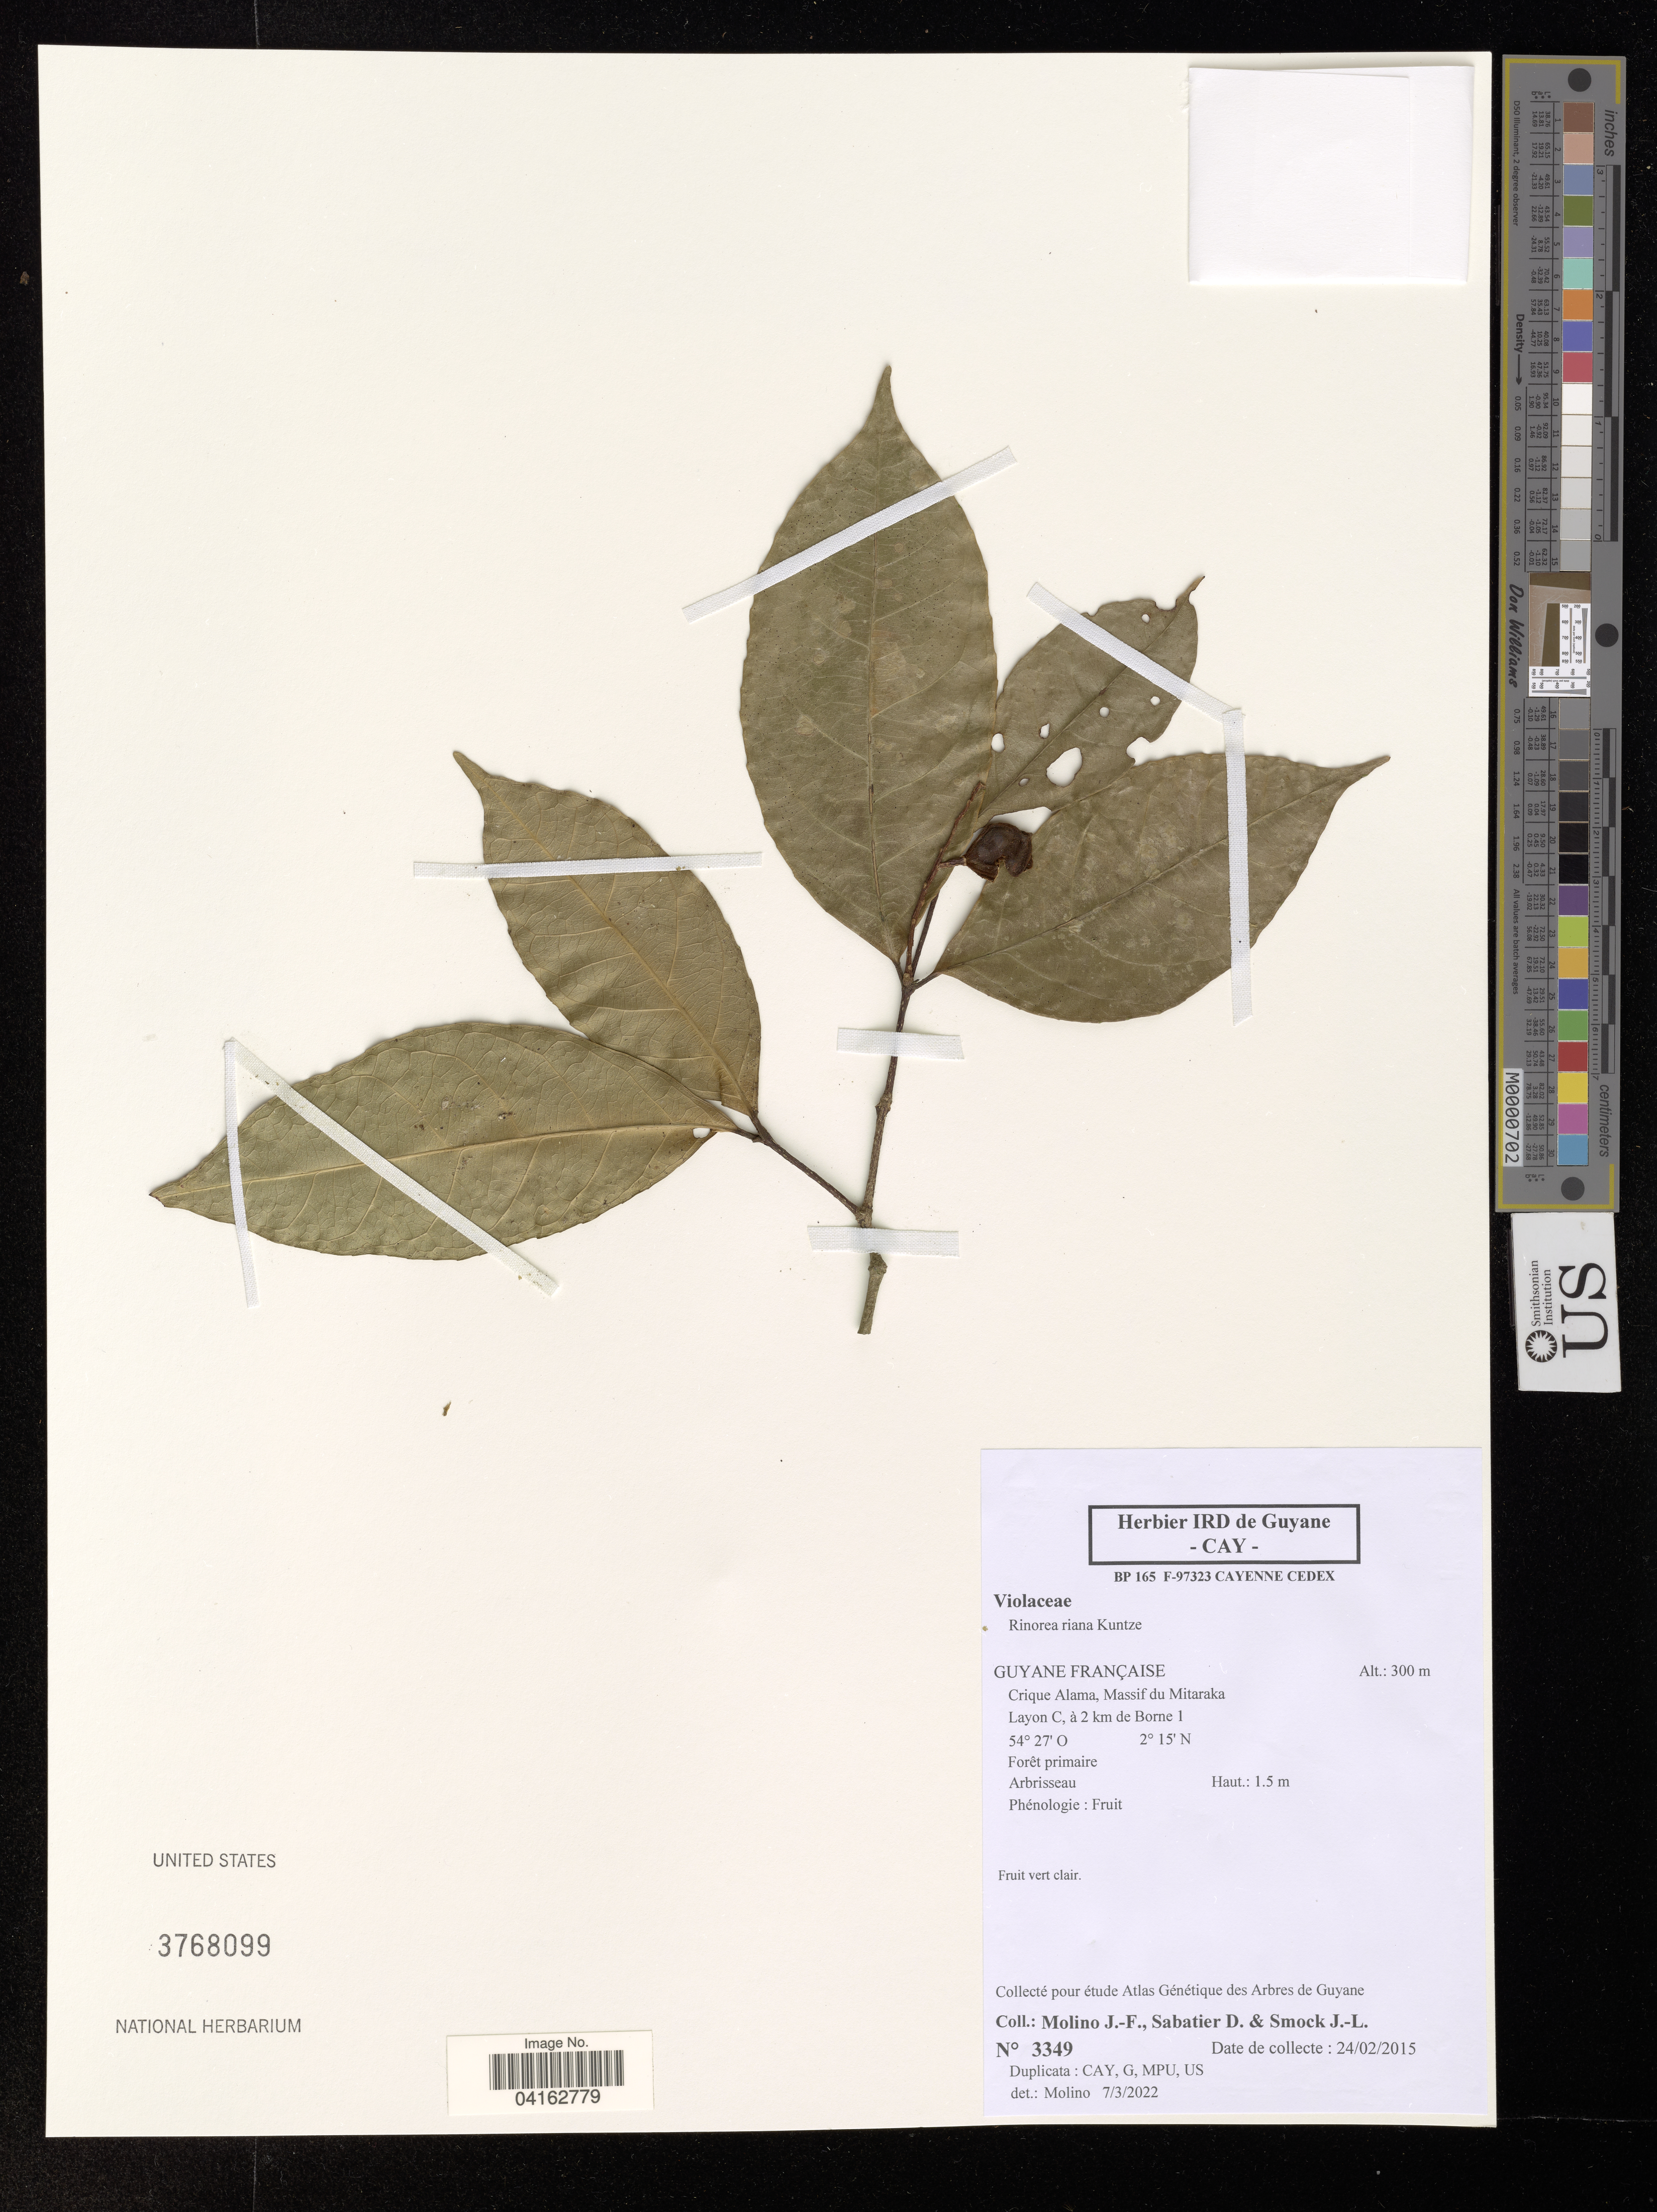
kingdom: Plantae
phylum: Tracheophyta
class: Magnoliopsida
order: Malpighiales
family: Violaceae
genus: Rinorea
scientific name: Rinorea riana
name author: Kuntze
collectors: J. Molino, D. Sabatier & J. Smock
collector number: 3349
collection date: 2015-02-24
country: French Guiana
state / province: Cayenne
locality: Crique Alama, Massif du Mitaraka Layon C, à 2 km de Borne 1.?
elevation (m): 300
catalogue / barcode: US 3768099